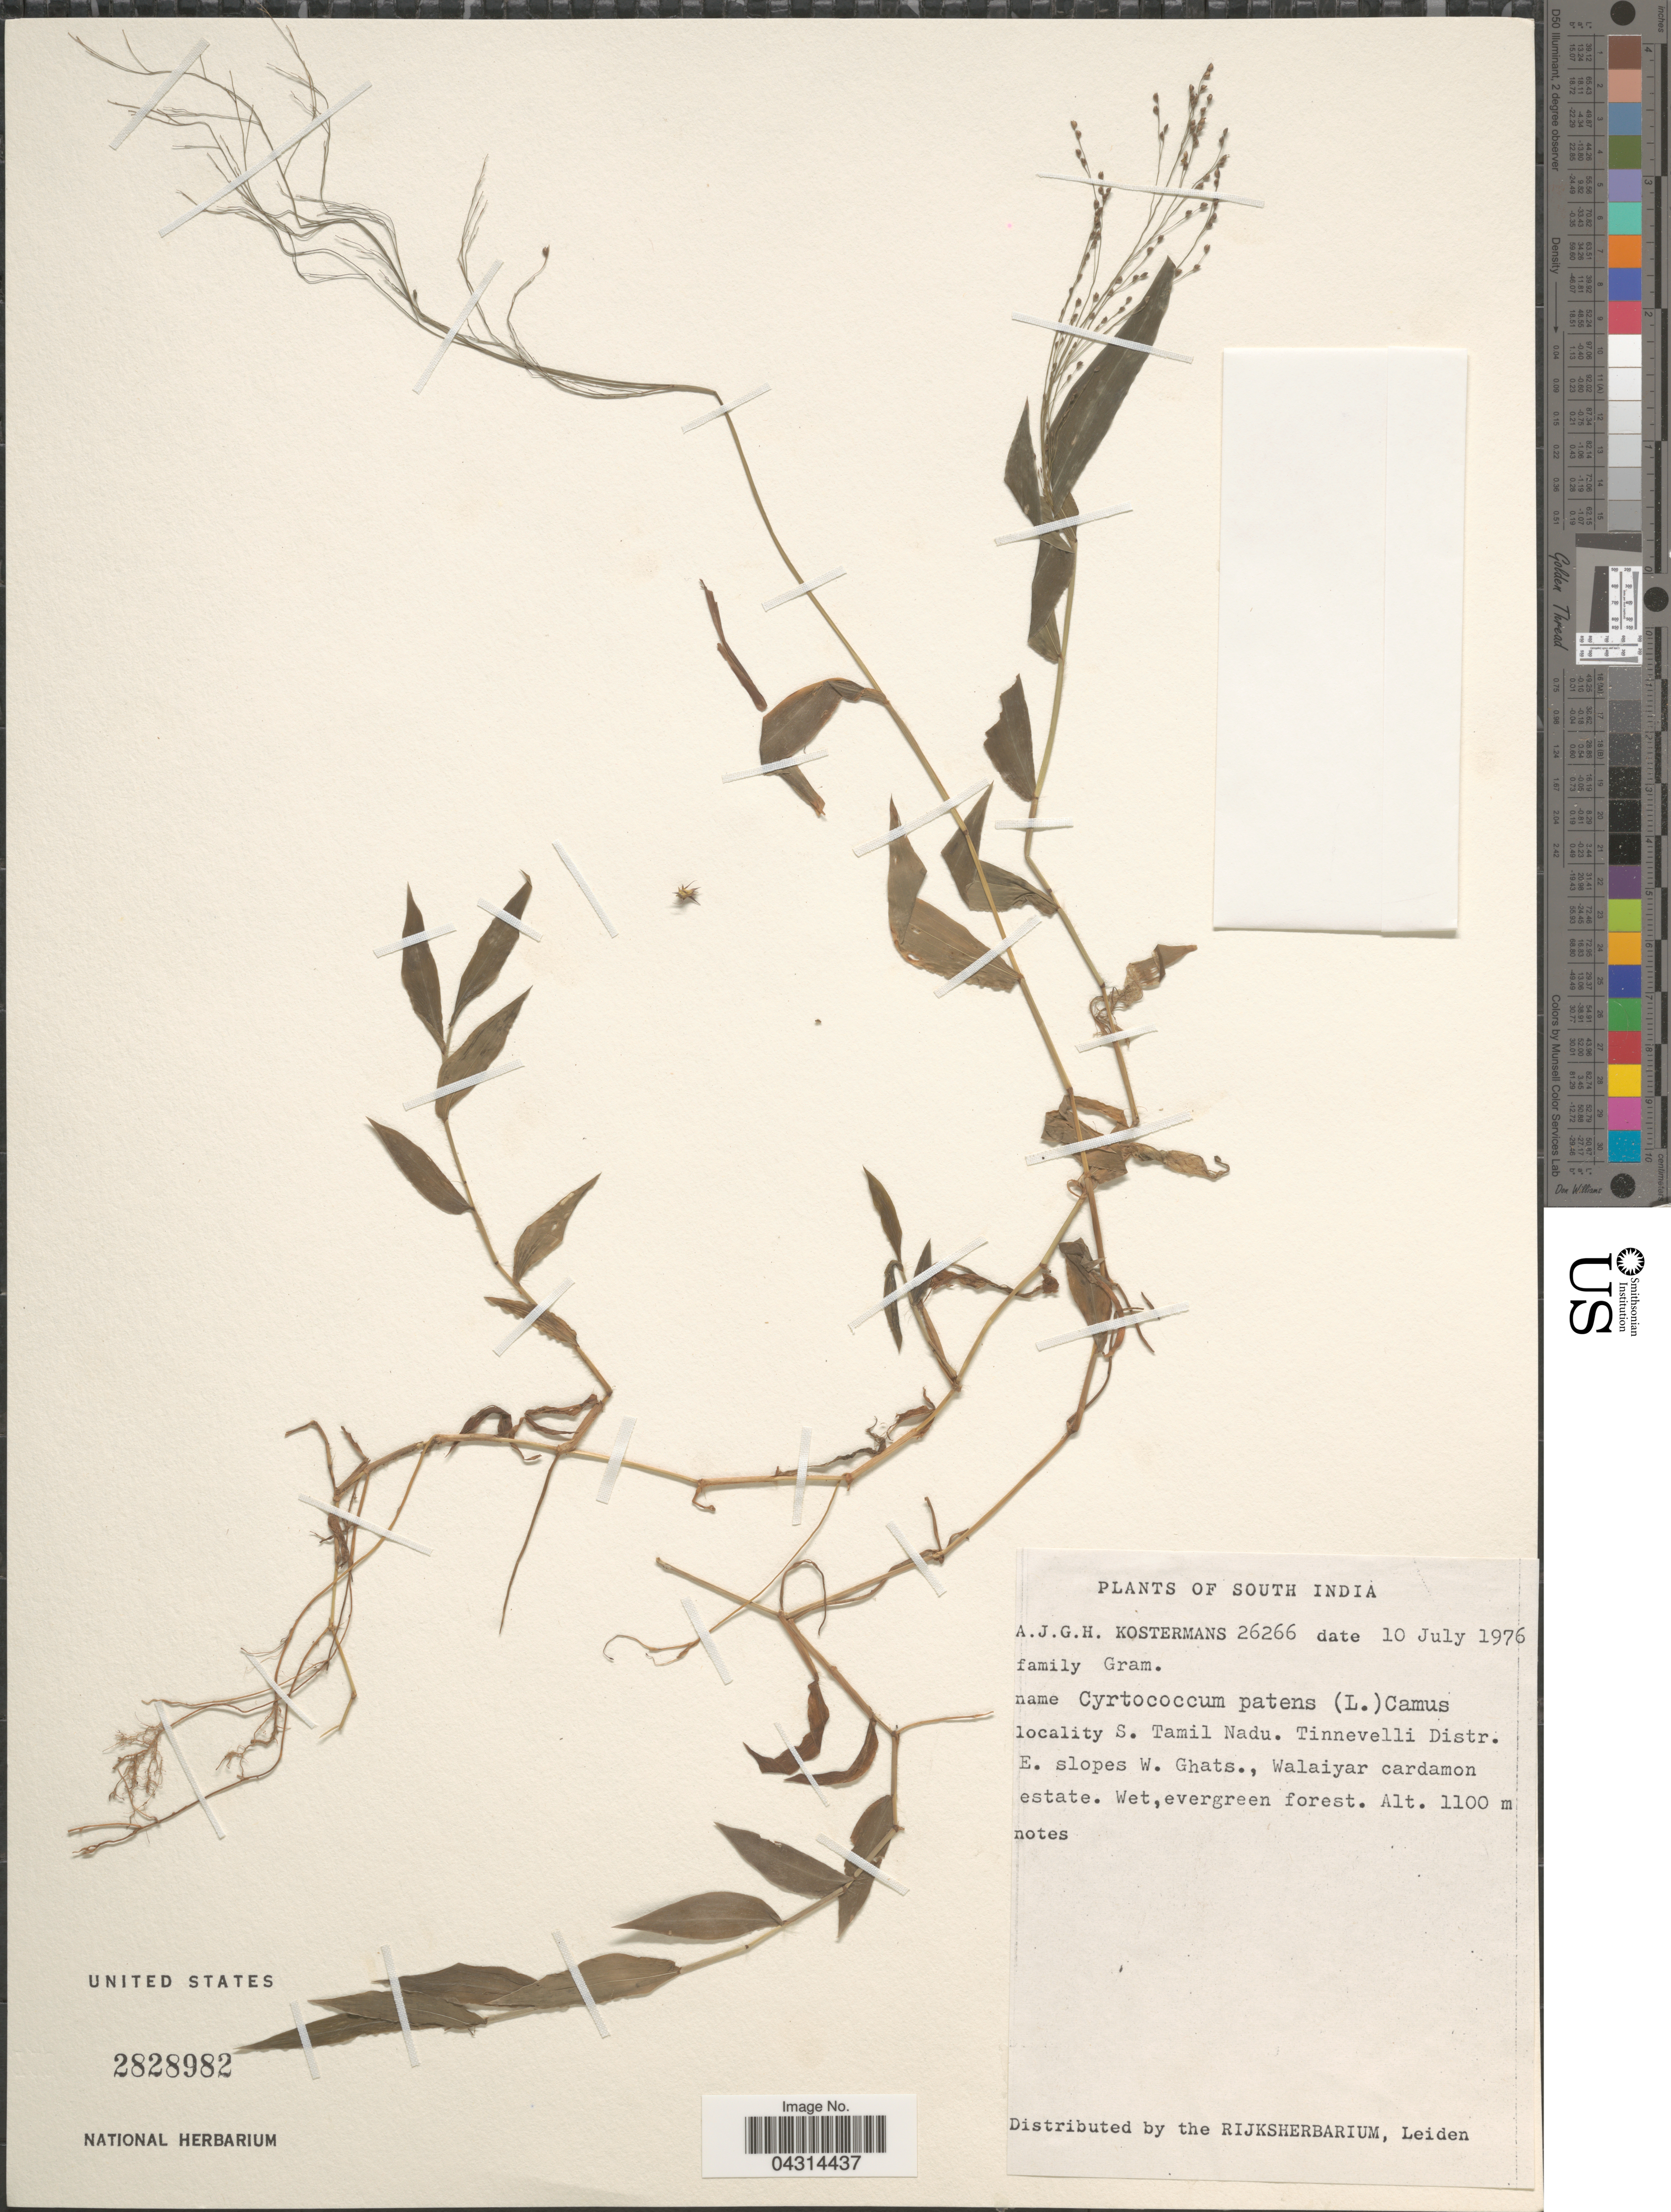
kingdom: Plantae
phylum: Tracheophyta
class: Liliopsida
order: Poales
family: Poaceae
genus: Cyrtococcum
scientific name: Cyrtococcum patens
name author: (L.) A. Camus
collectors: A. J. G. Kostermans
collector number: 26266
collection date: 1976-07-10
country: India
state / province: Tamil Nadu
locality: South India. S. Tamil Nadu. Tinnevelli Distr. E. slopes W. Ghats., Walaiyar cardamon estate.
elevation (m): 1100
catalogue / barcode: US 2828982